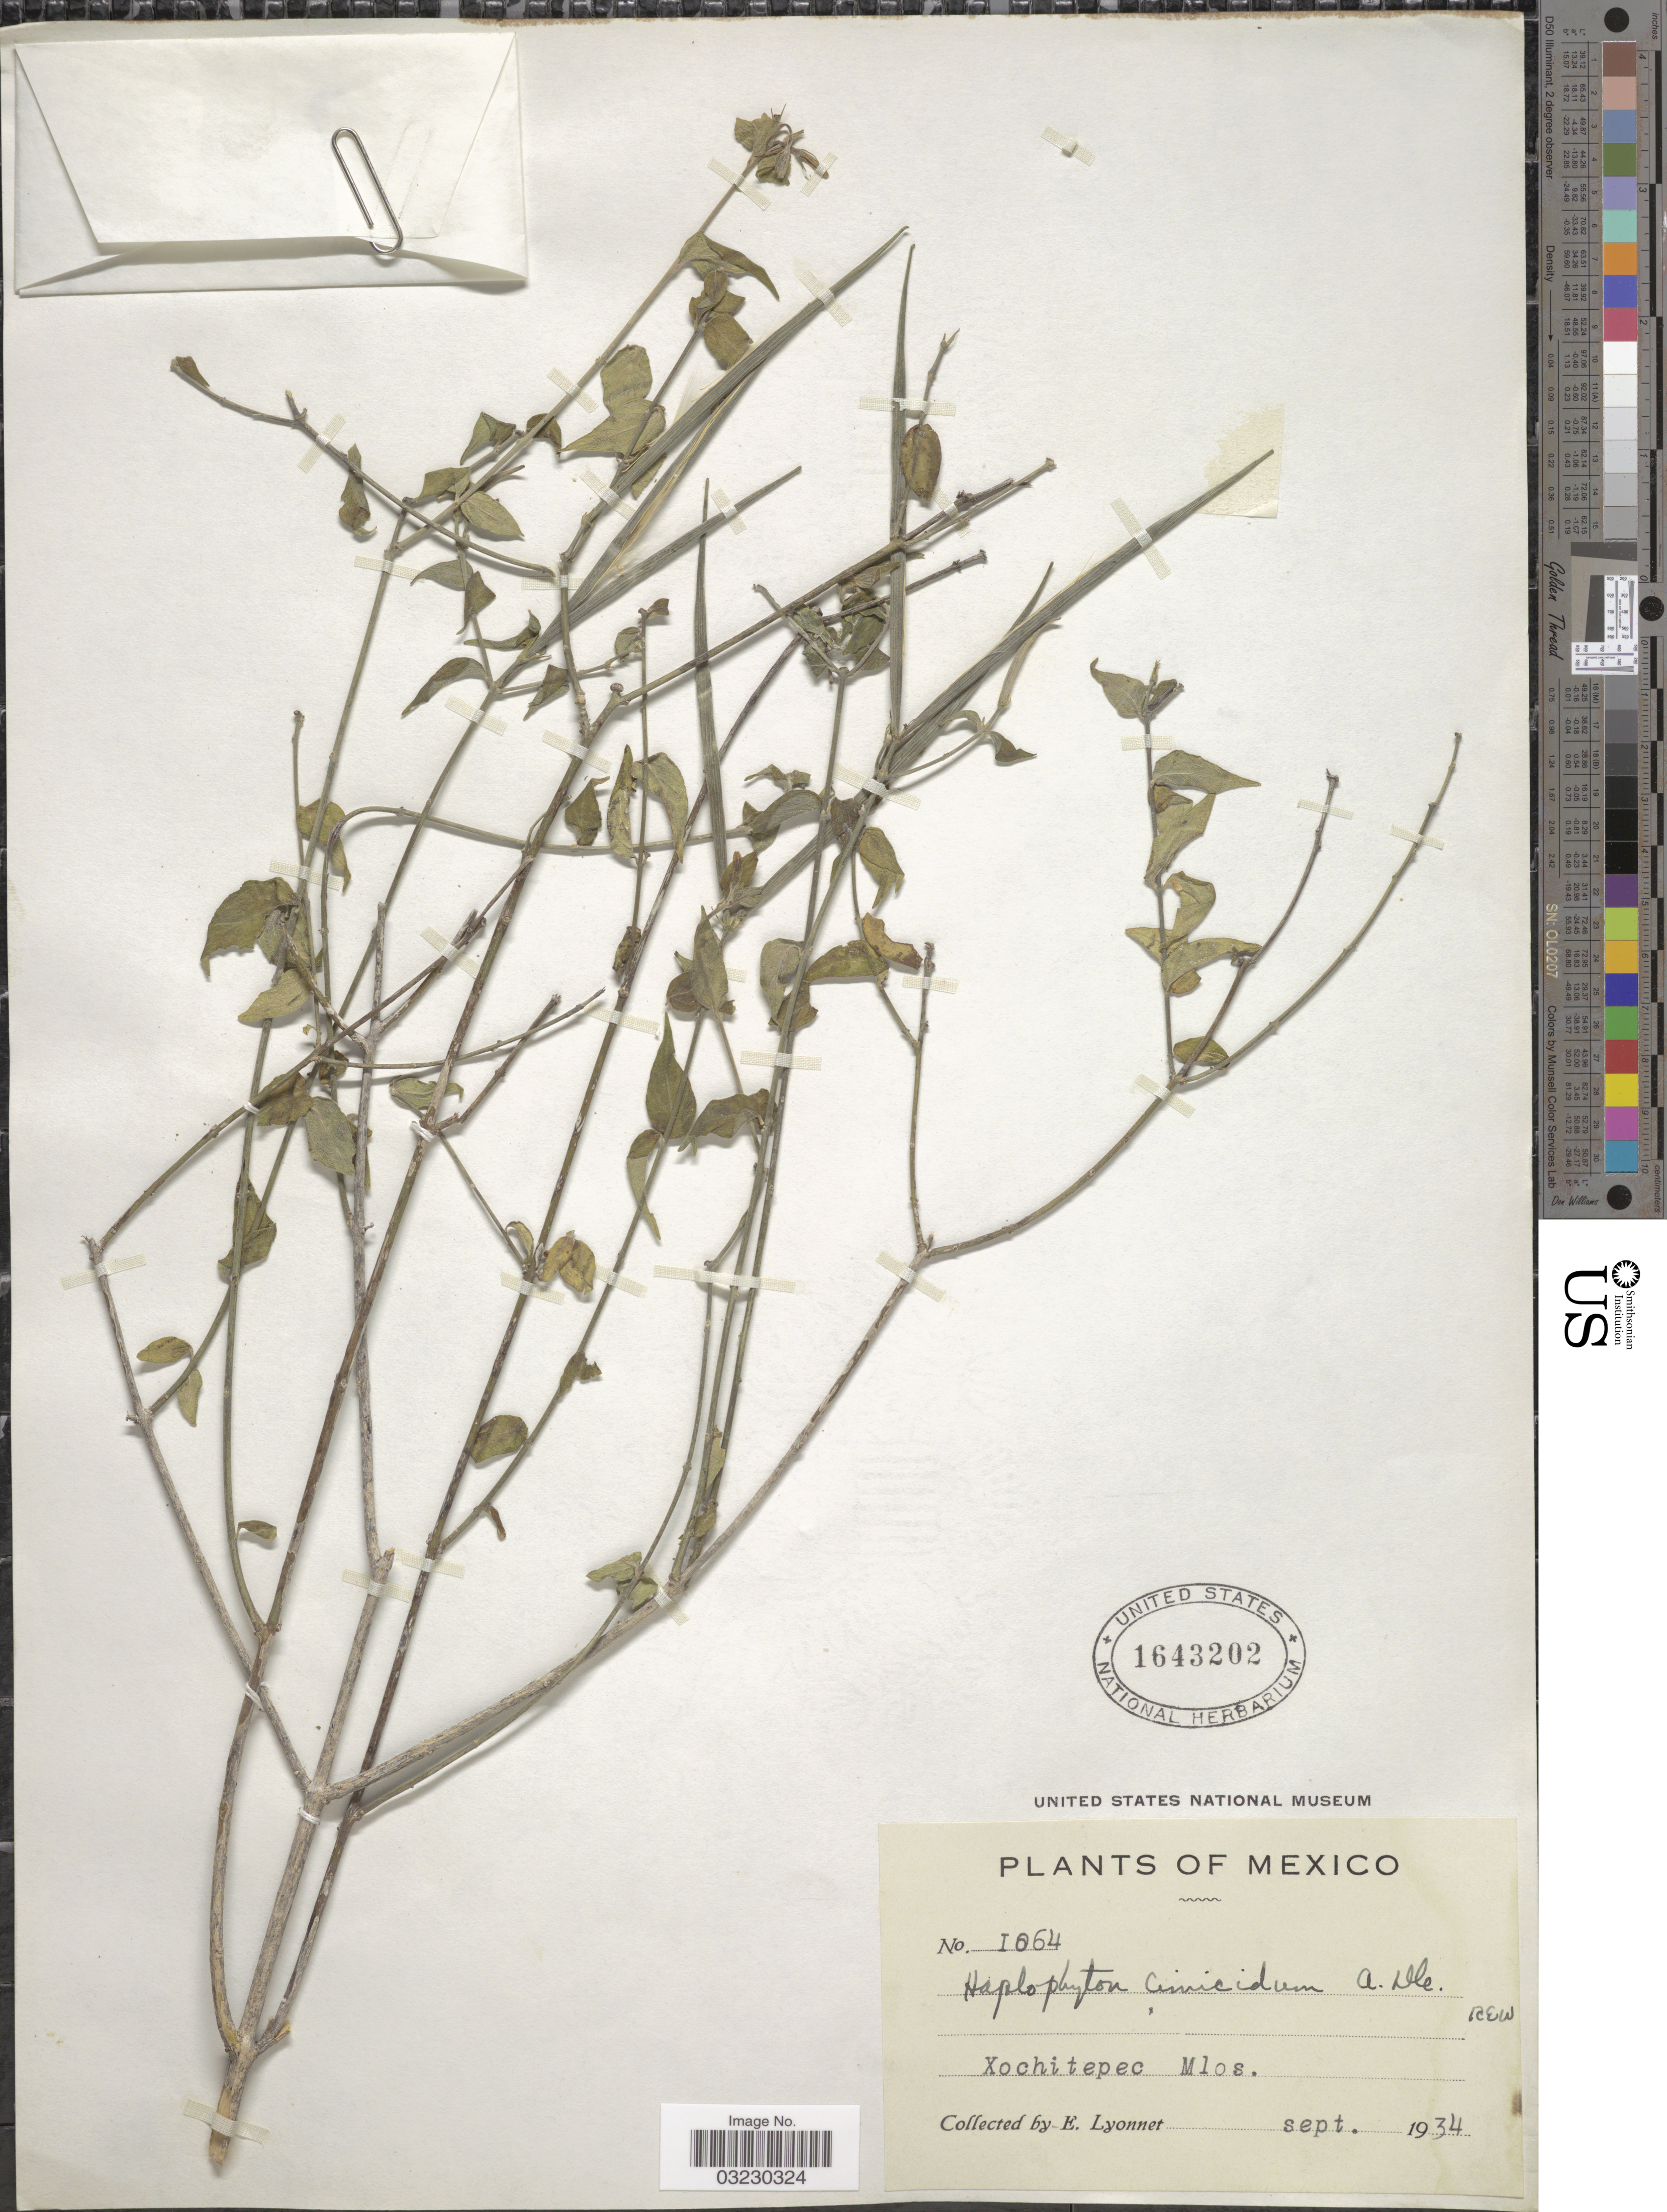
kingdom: Plantae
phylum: Tracheophyta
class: Magnoliopsida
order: Gentianales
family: Apocynaceae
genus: Haplophyton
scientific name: Haplophyton cimicidum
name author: A. DC.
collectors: E. Lyonnet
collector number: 1064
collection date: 1934-09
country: Mexico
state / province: Morelos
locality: Xochitepec Mlos.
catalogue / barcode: US 1643202